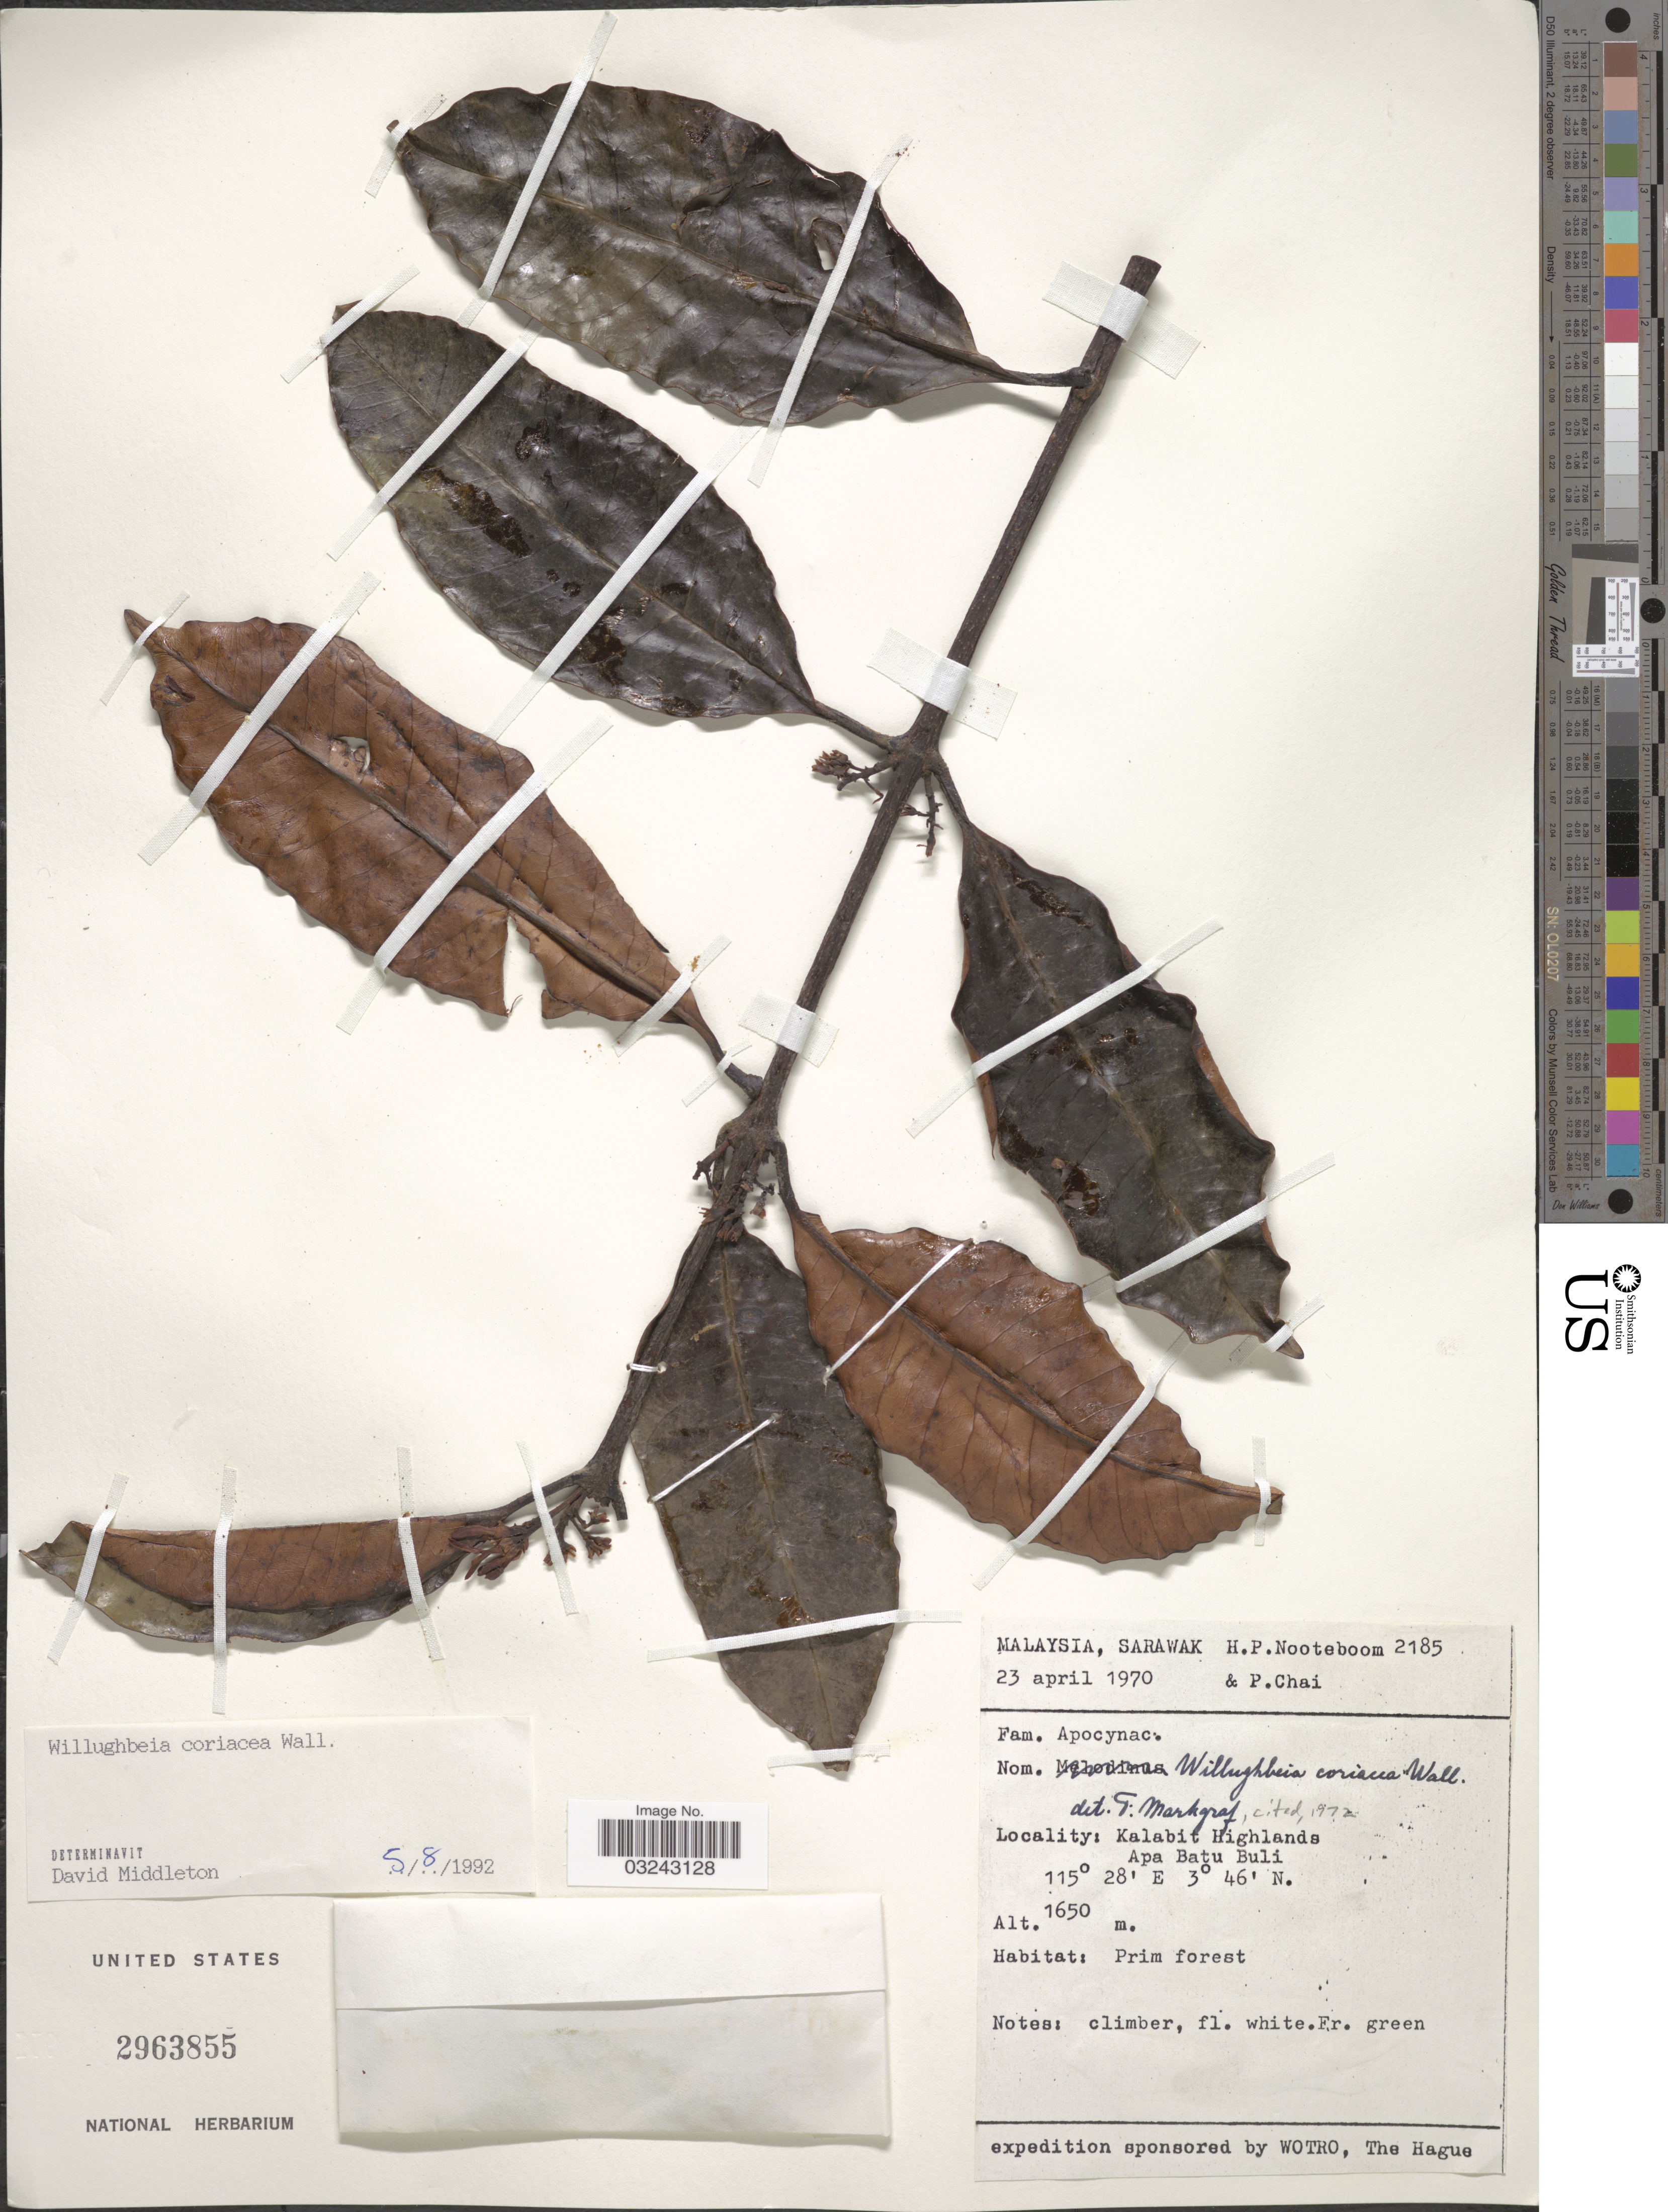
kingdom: Plantae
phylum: Tracheophyta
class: Magnoliopsida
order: Gentianales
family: Apocynaceae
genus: Willughbeia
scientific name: Willughbeia coriacea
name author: Wall.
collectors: H. P. Nooteboom & P. Chai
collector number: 2185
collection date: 1970-04-23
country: Malaysia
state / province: Sarawak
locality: Kalabit Highlands, Apa Batu Buli.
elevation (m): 1650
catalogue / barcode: US 2963855